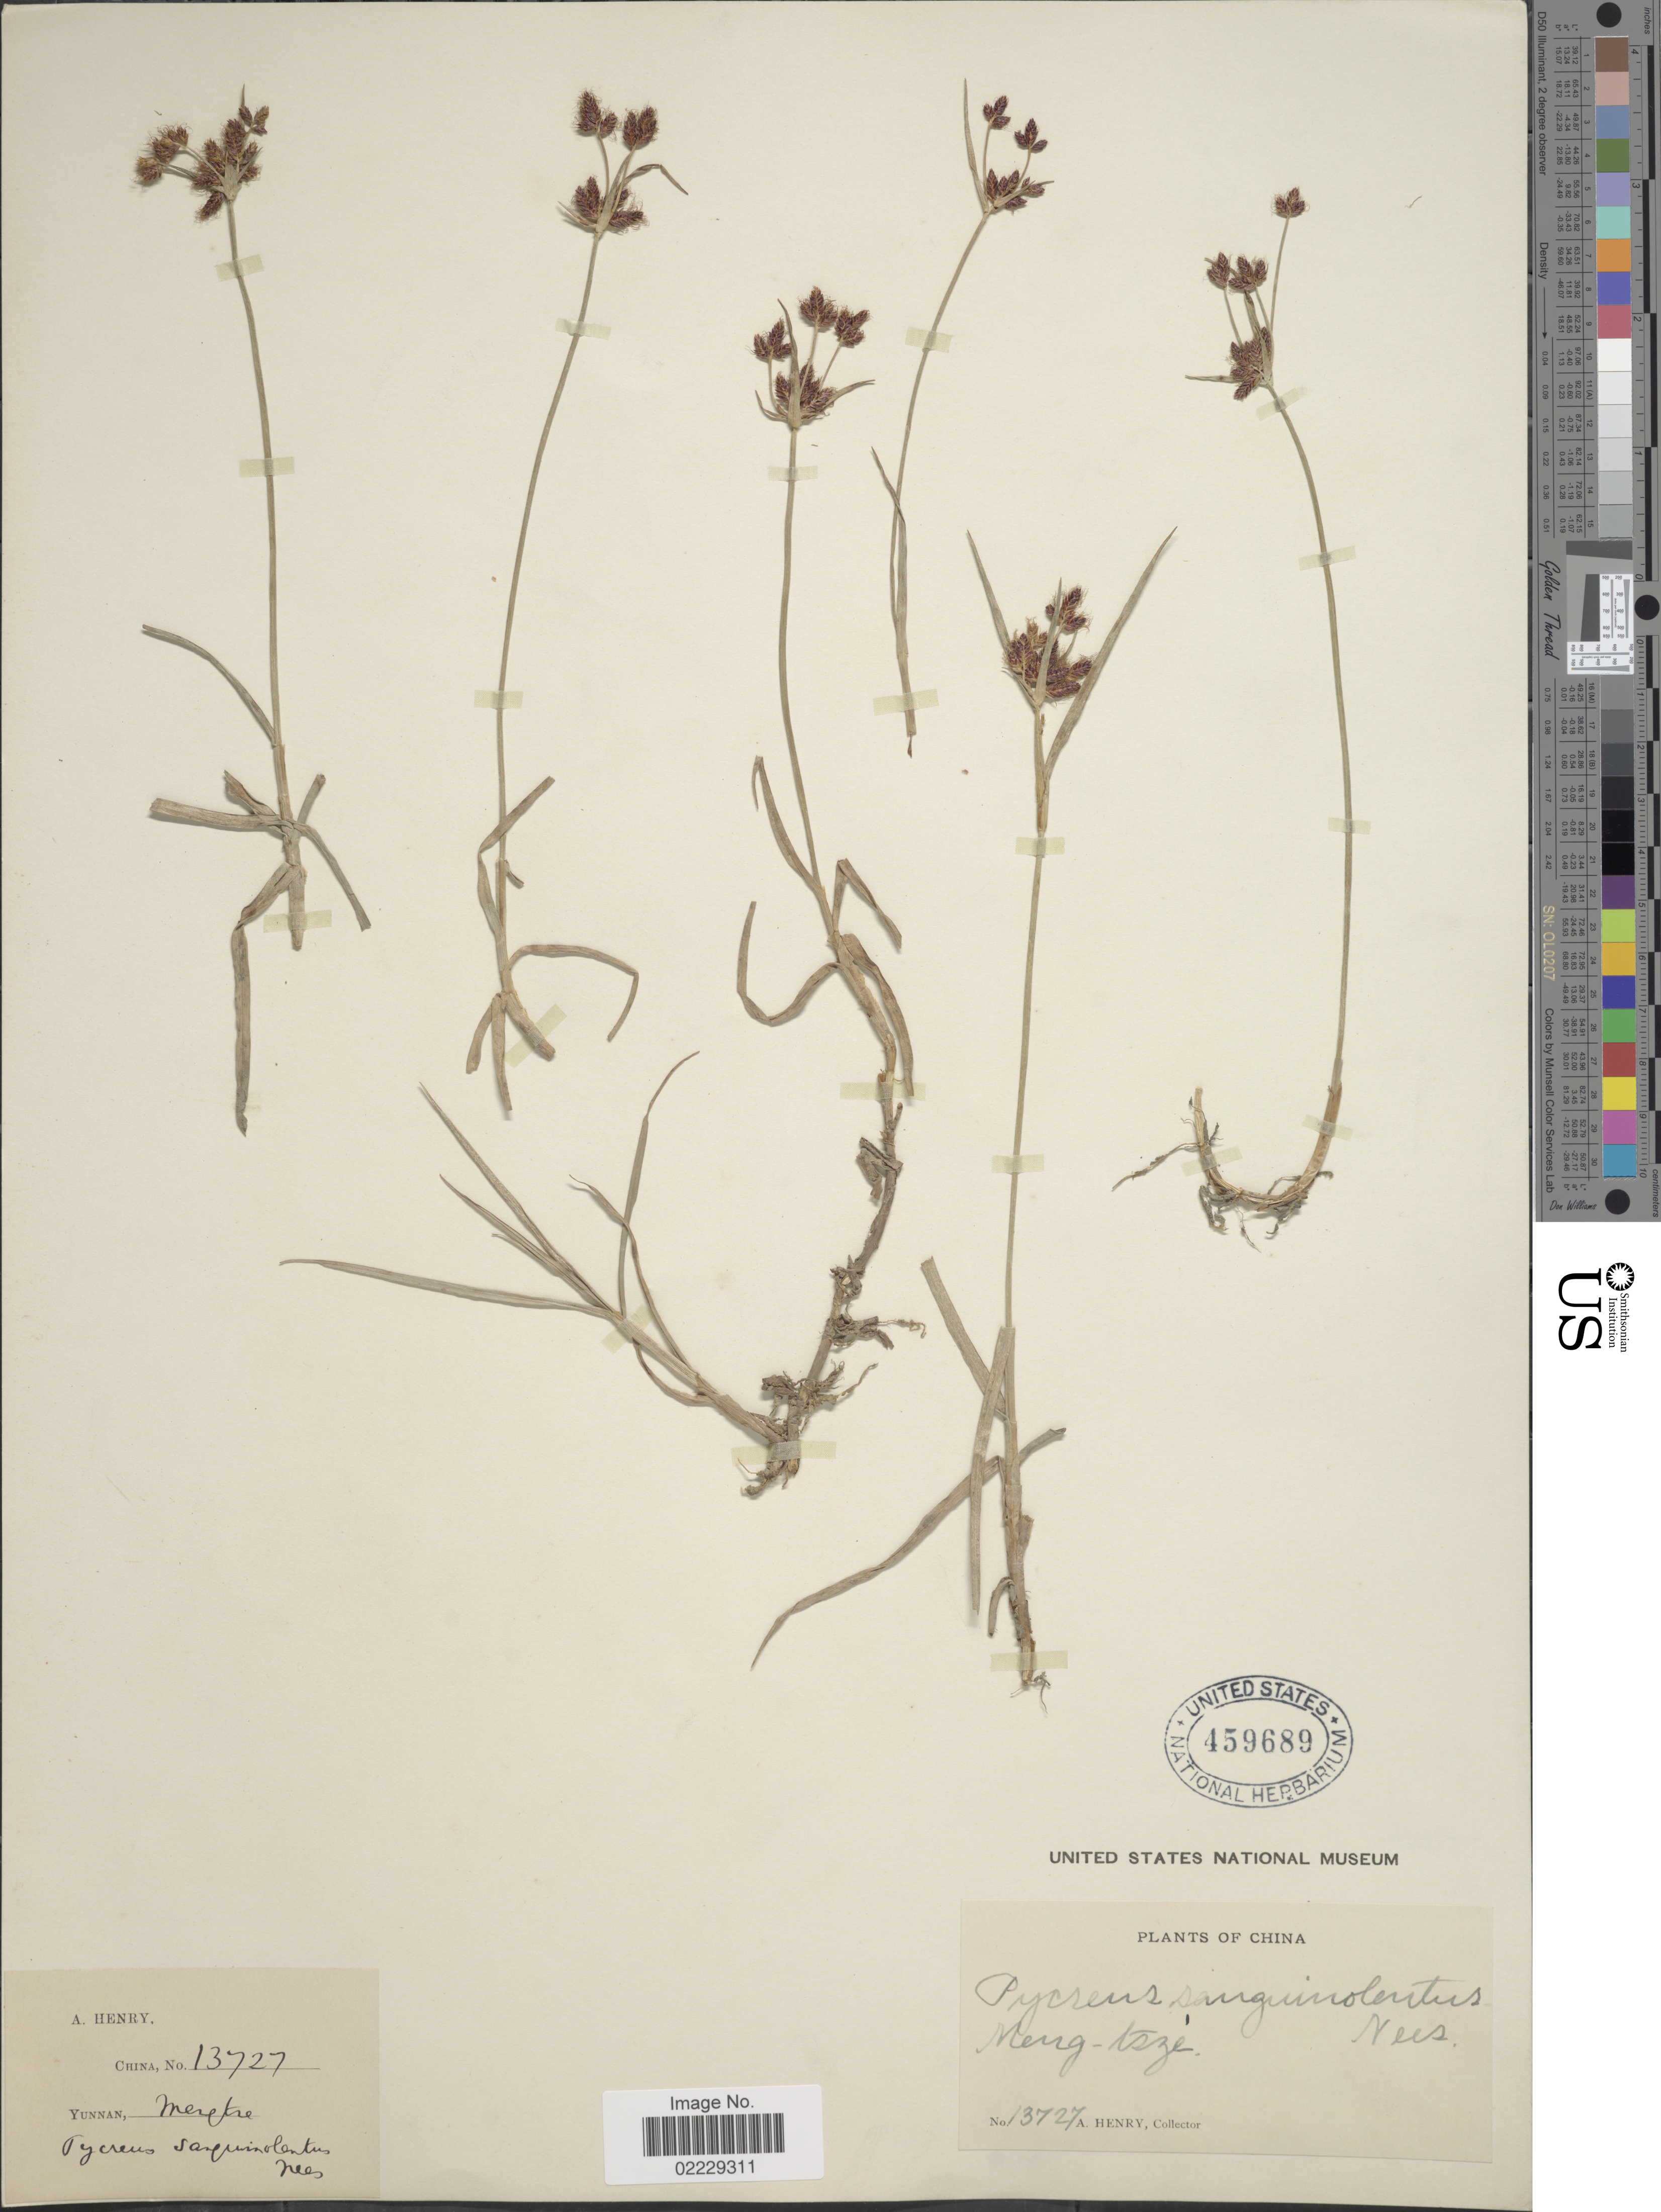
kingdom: Plantae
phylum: Tracheophyta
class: Liliopsida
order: Poales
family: Cyperaceae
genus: Cyperus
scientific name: Cyperus sanguinolentus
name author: Vahl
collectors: A. Henry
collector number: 13727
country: China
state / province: Yunnan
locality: Mengtze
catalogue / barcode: US 459689